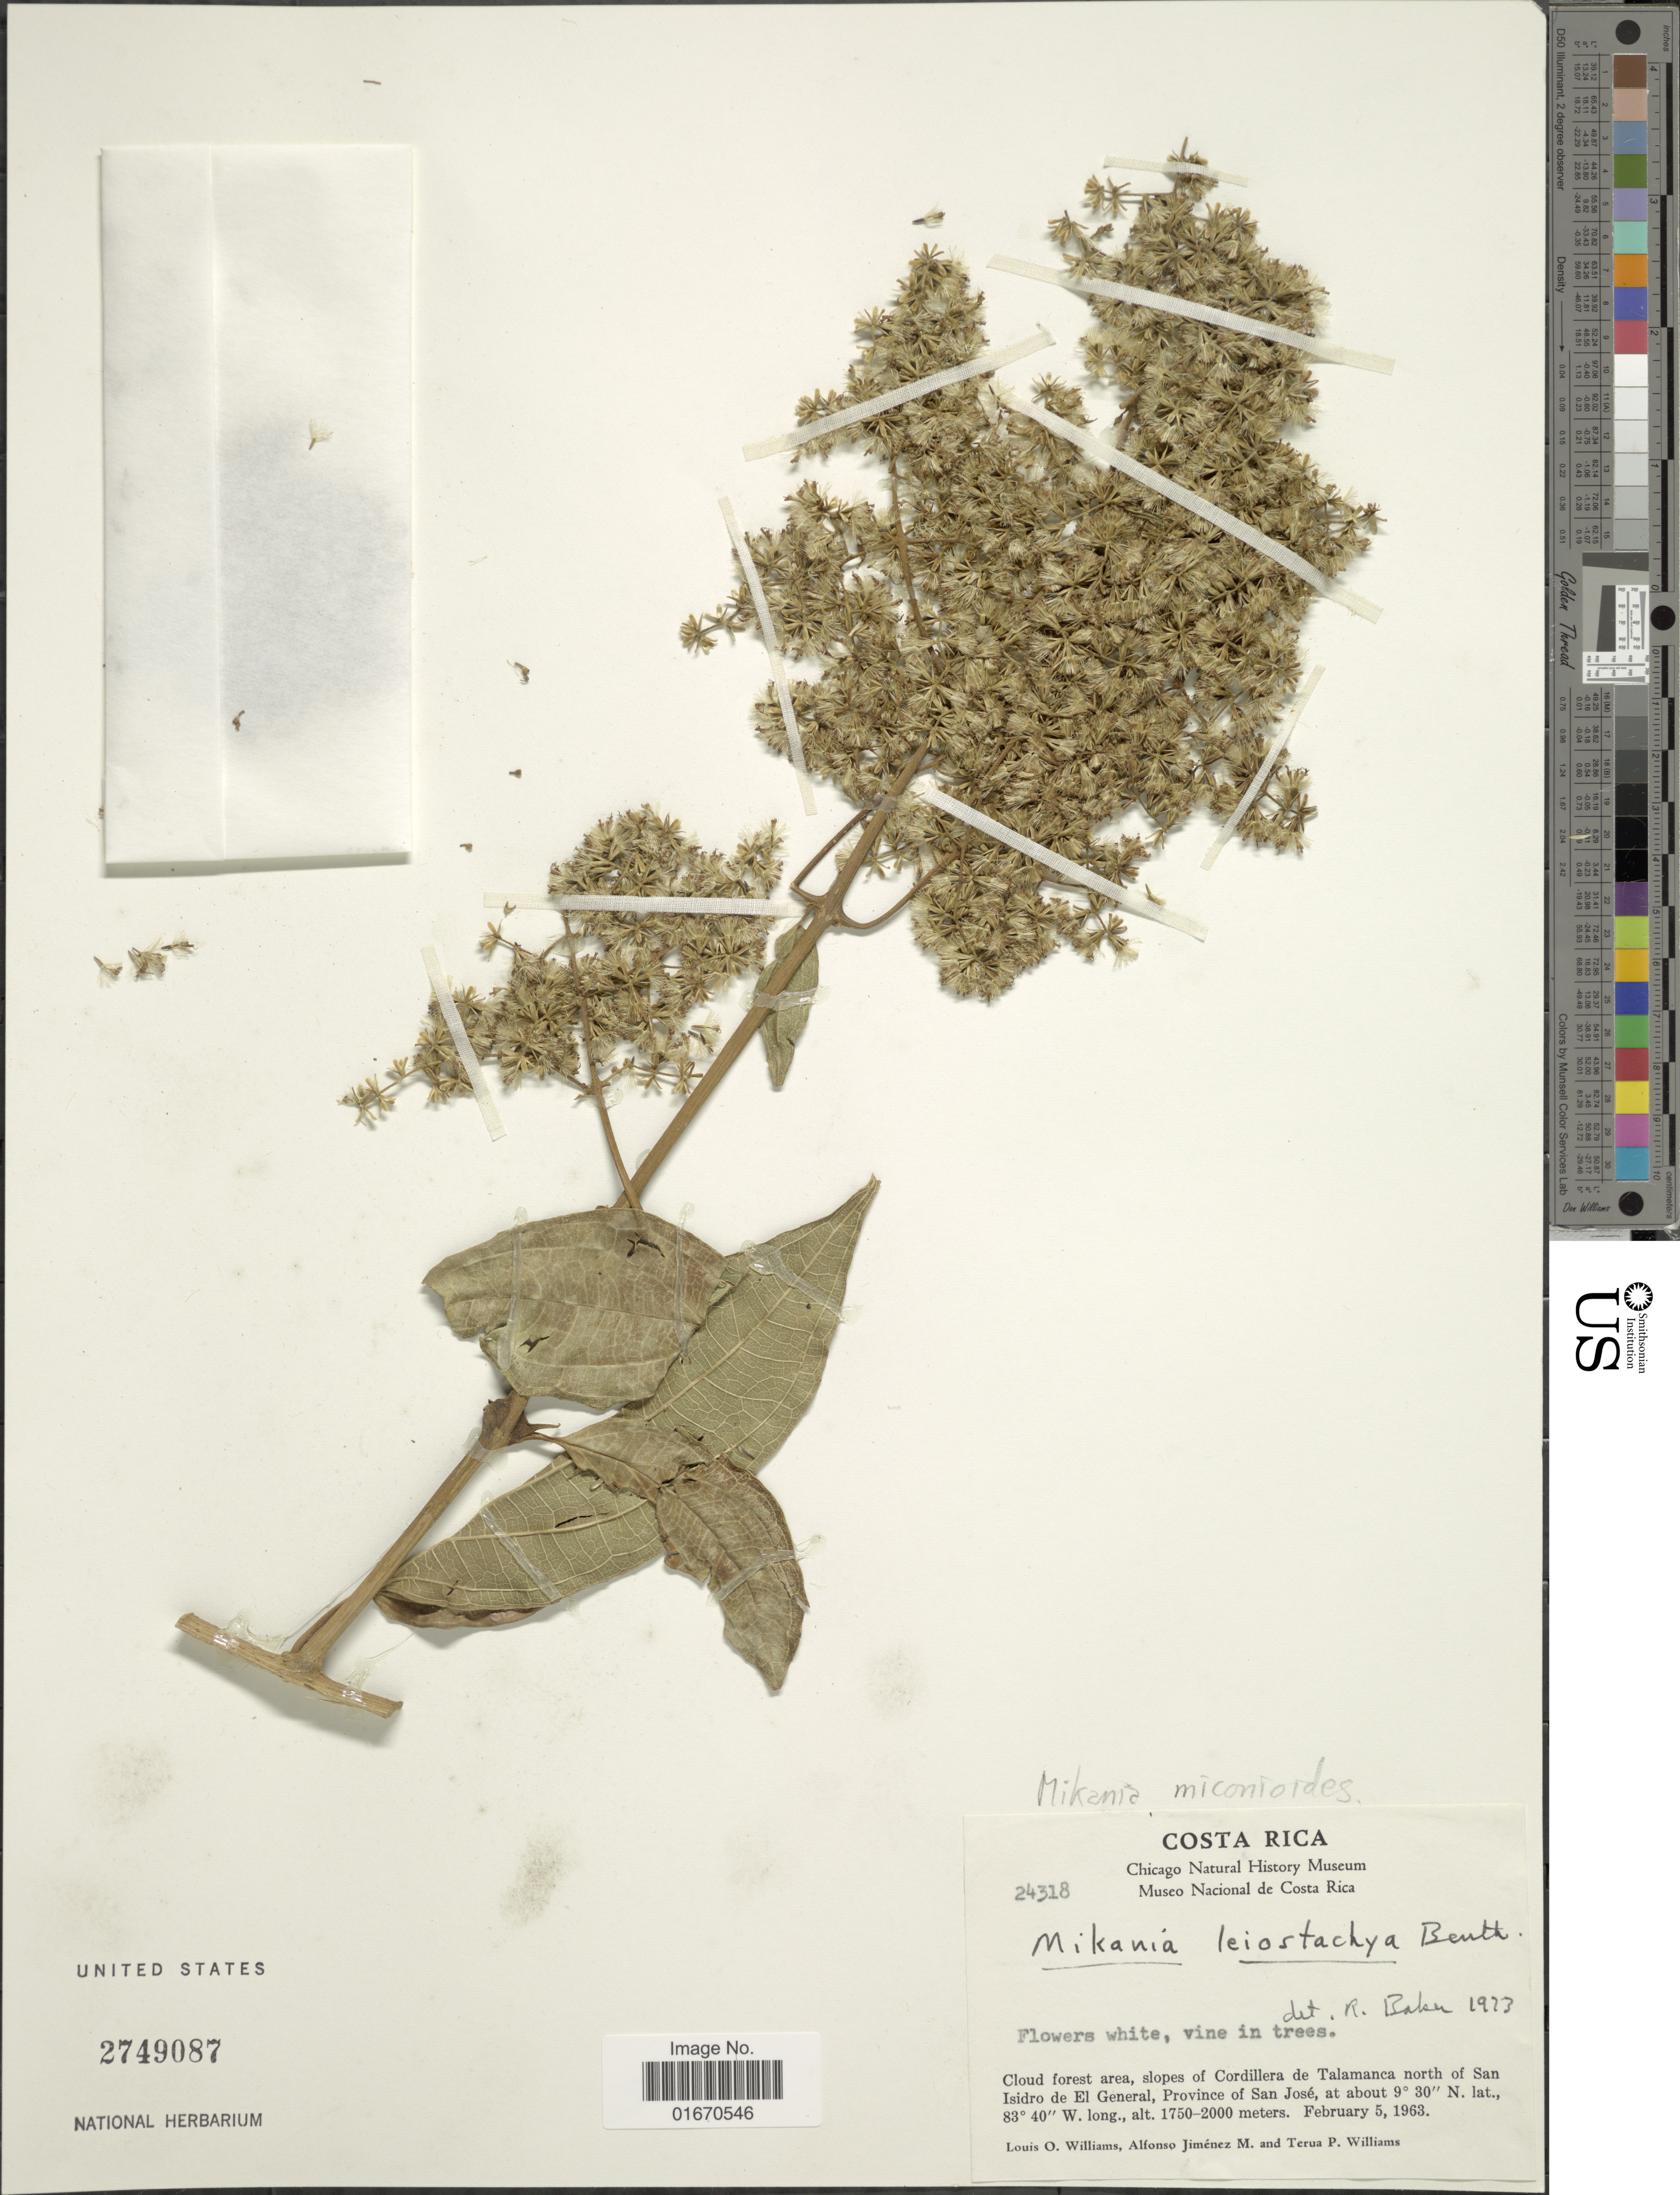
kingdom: Plantae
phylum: Tracheophyta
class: Magnoliopsida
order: Asterales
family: Asteraceae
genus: Mikania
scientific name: Mikania miconioides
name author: B.L. Rob.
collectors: L. O. Williams, A. Jimenez M. & T. P. Williams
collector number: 24318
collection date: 1963-02-05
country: Costa Rica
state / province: San José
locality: Slopes of Cordillera de Talamanca north of San Isidro de El General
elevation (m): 1750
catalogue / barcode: US 2749087